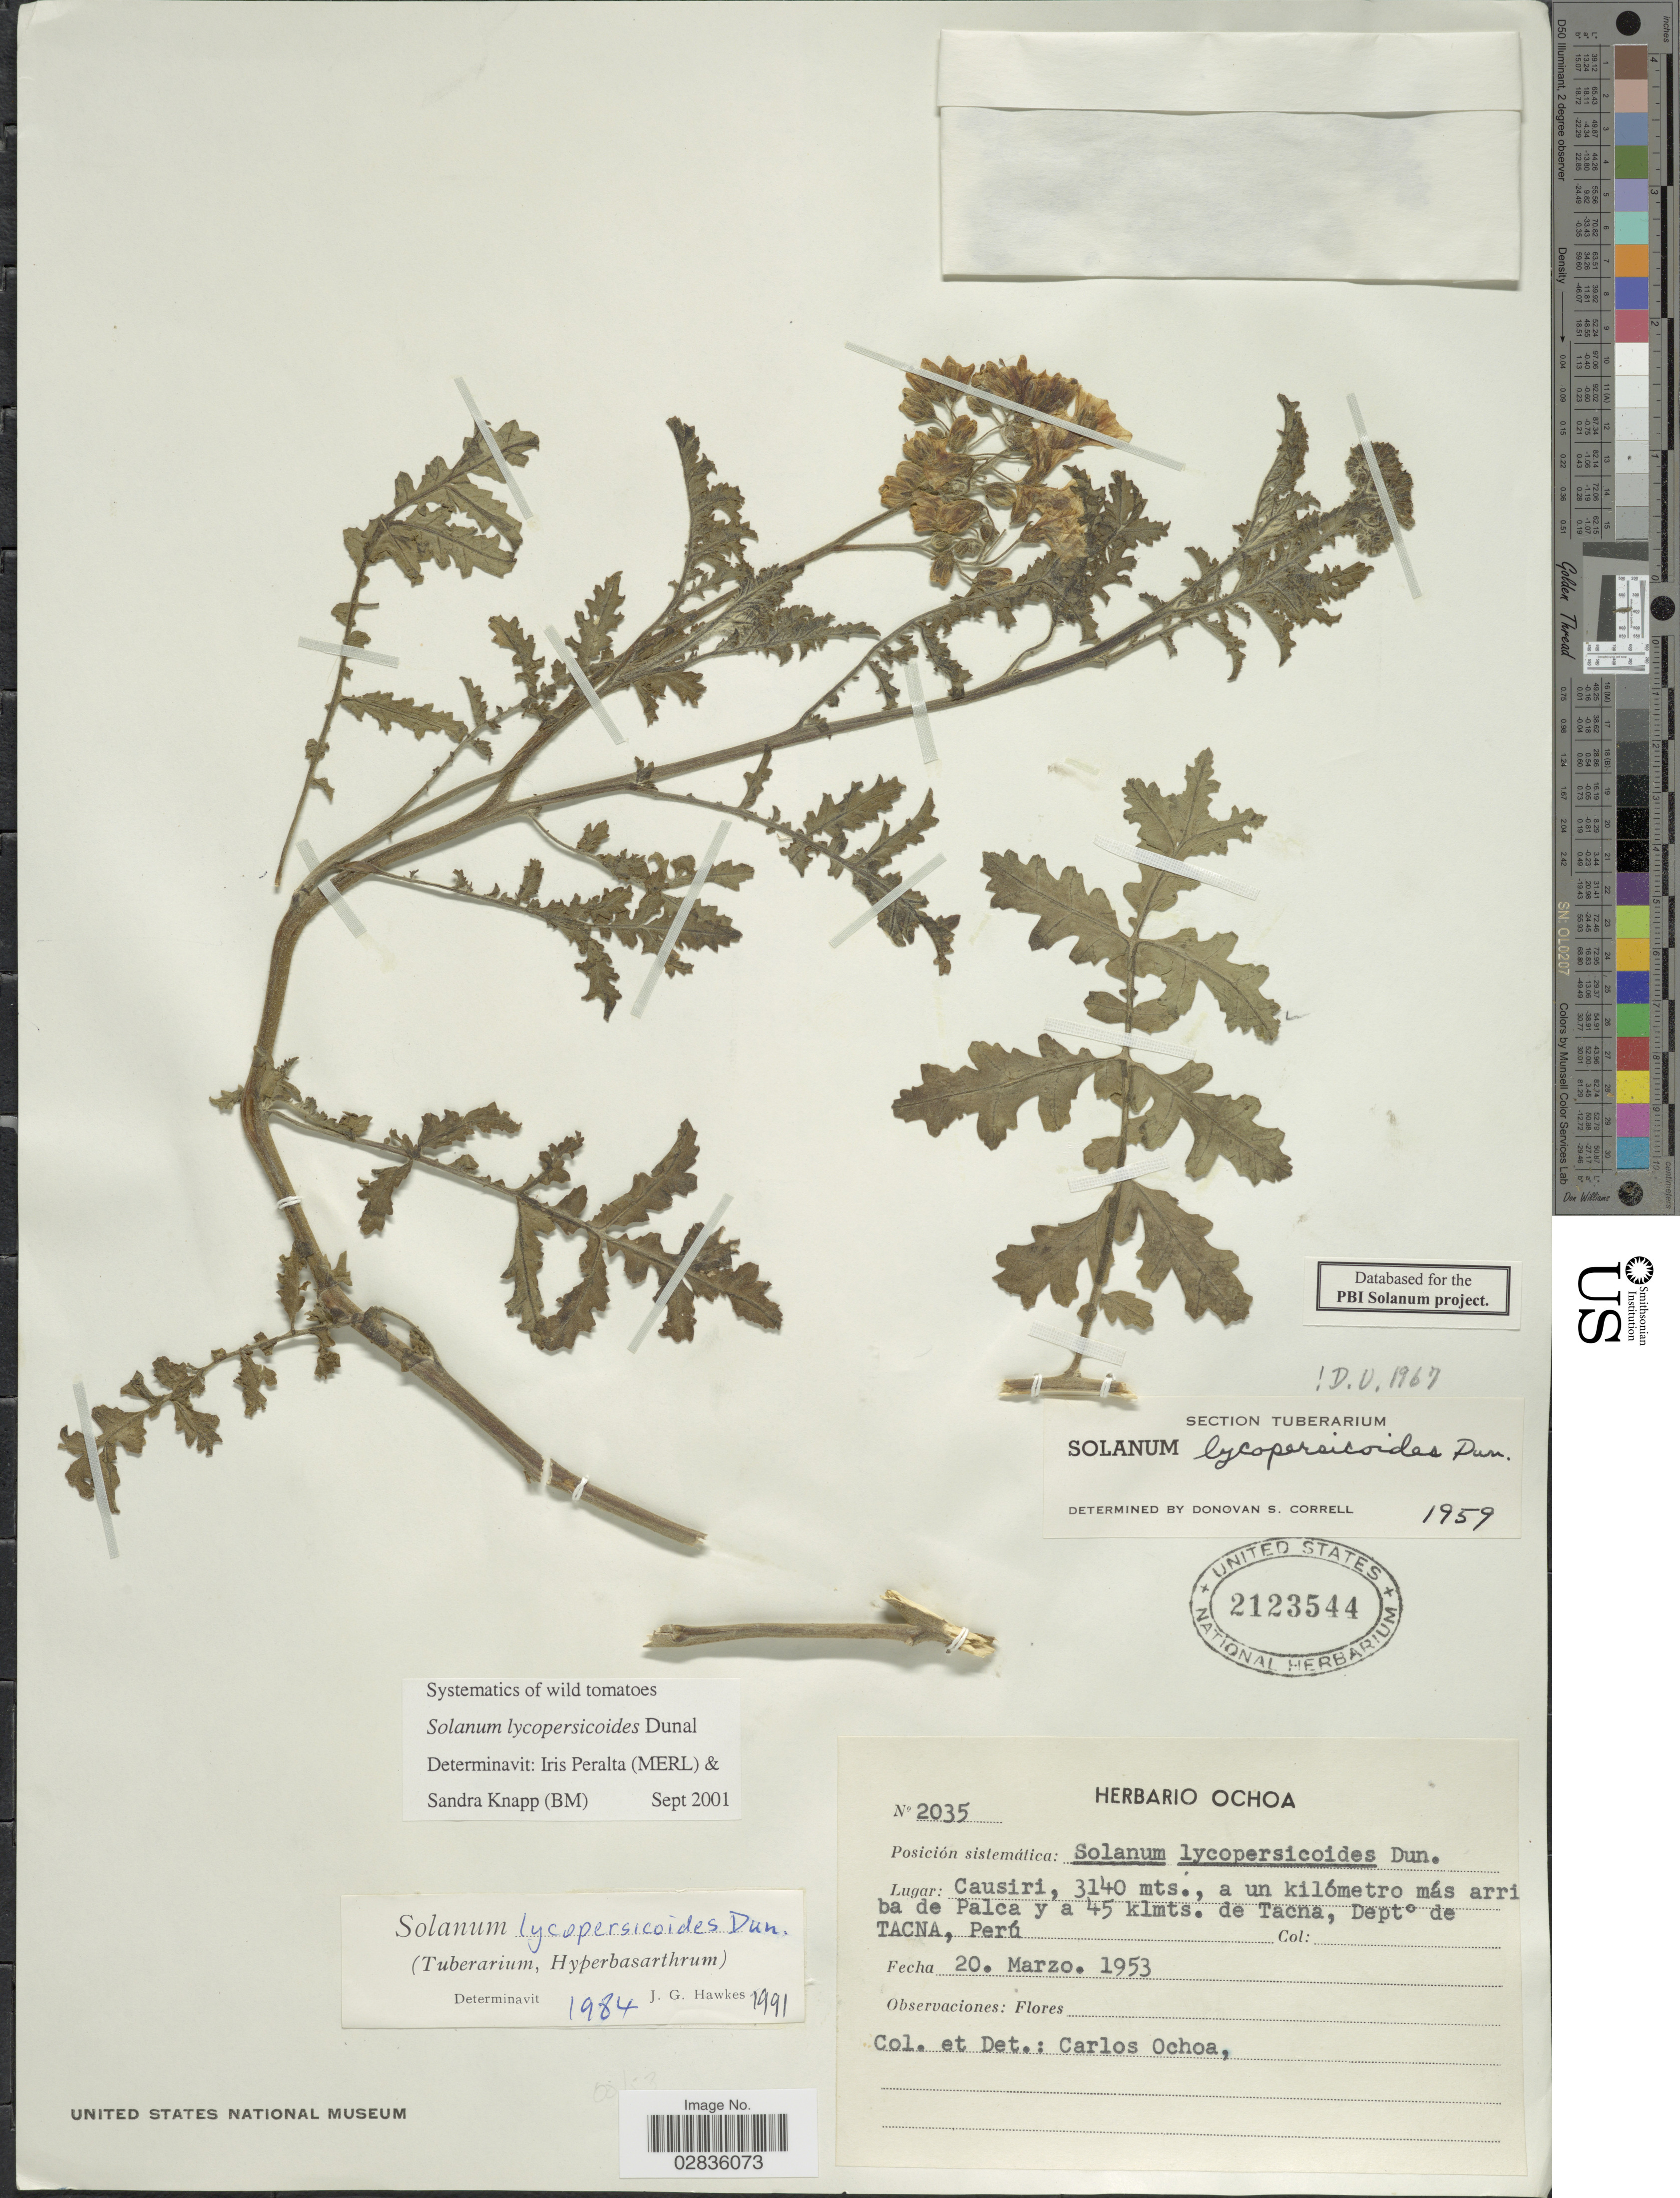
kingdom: Plantae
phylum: Tracheophyta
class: Magnoliopsida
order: Solanales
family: Solanaceae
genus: Solanum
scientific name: Solanum lycopersicoides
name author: Dunal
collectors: C. Ochoa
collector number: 2035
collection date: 1953-03-20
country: Peru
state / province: Tacna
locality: Causiri, a un kilómetro más arriba de Palca y a 45 klmts. de Tacna, Depto de Tacna.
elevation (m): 3140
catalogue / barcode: US 2123544